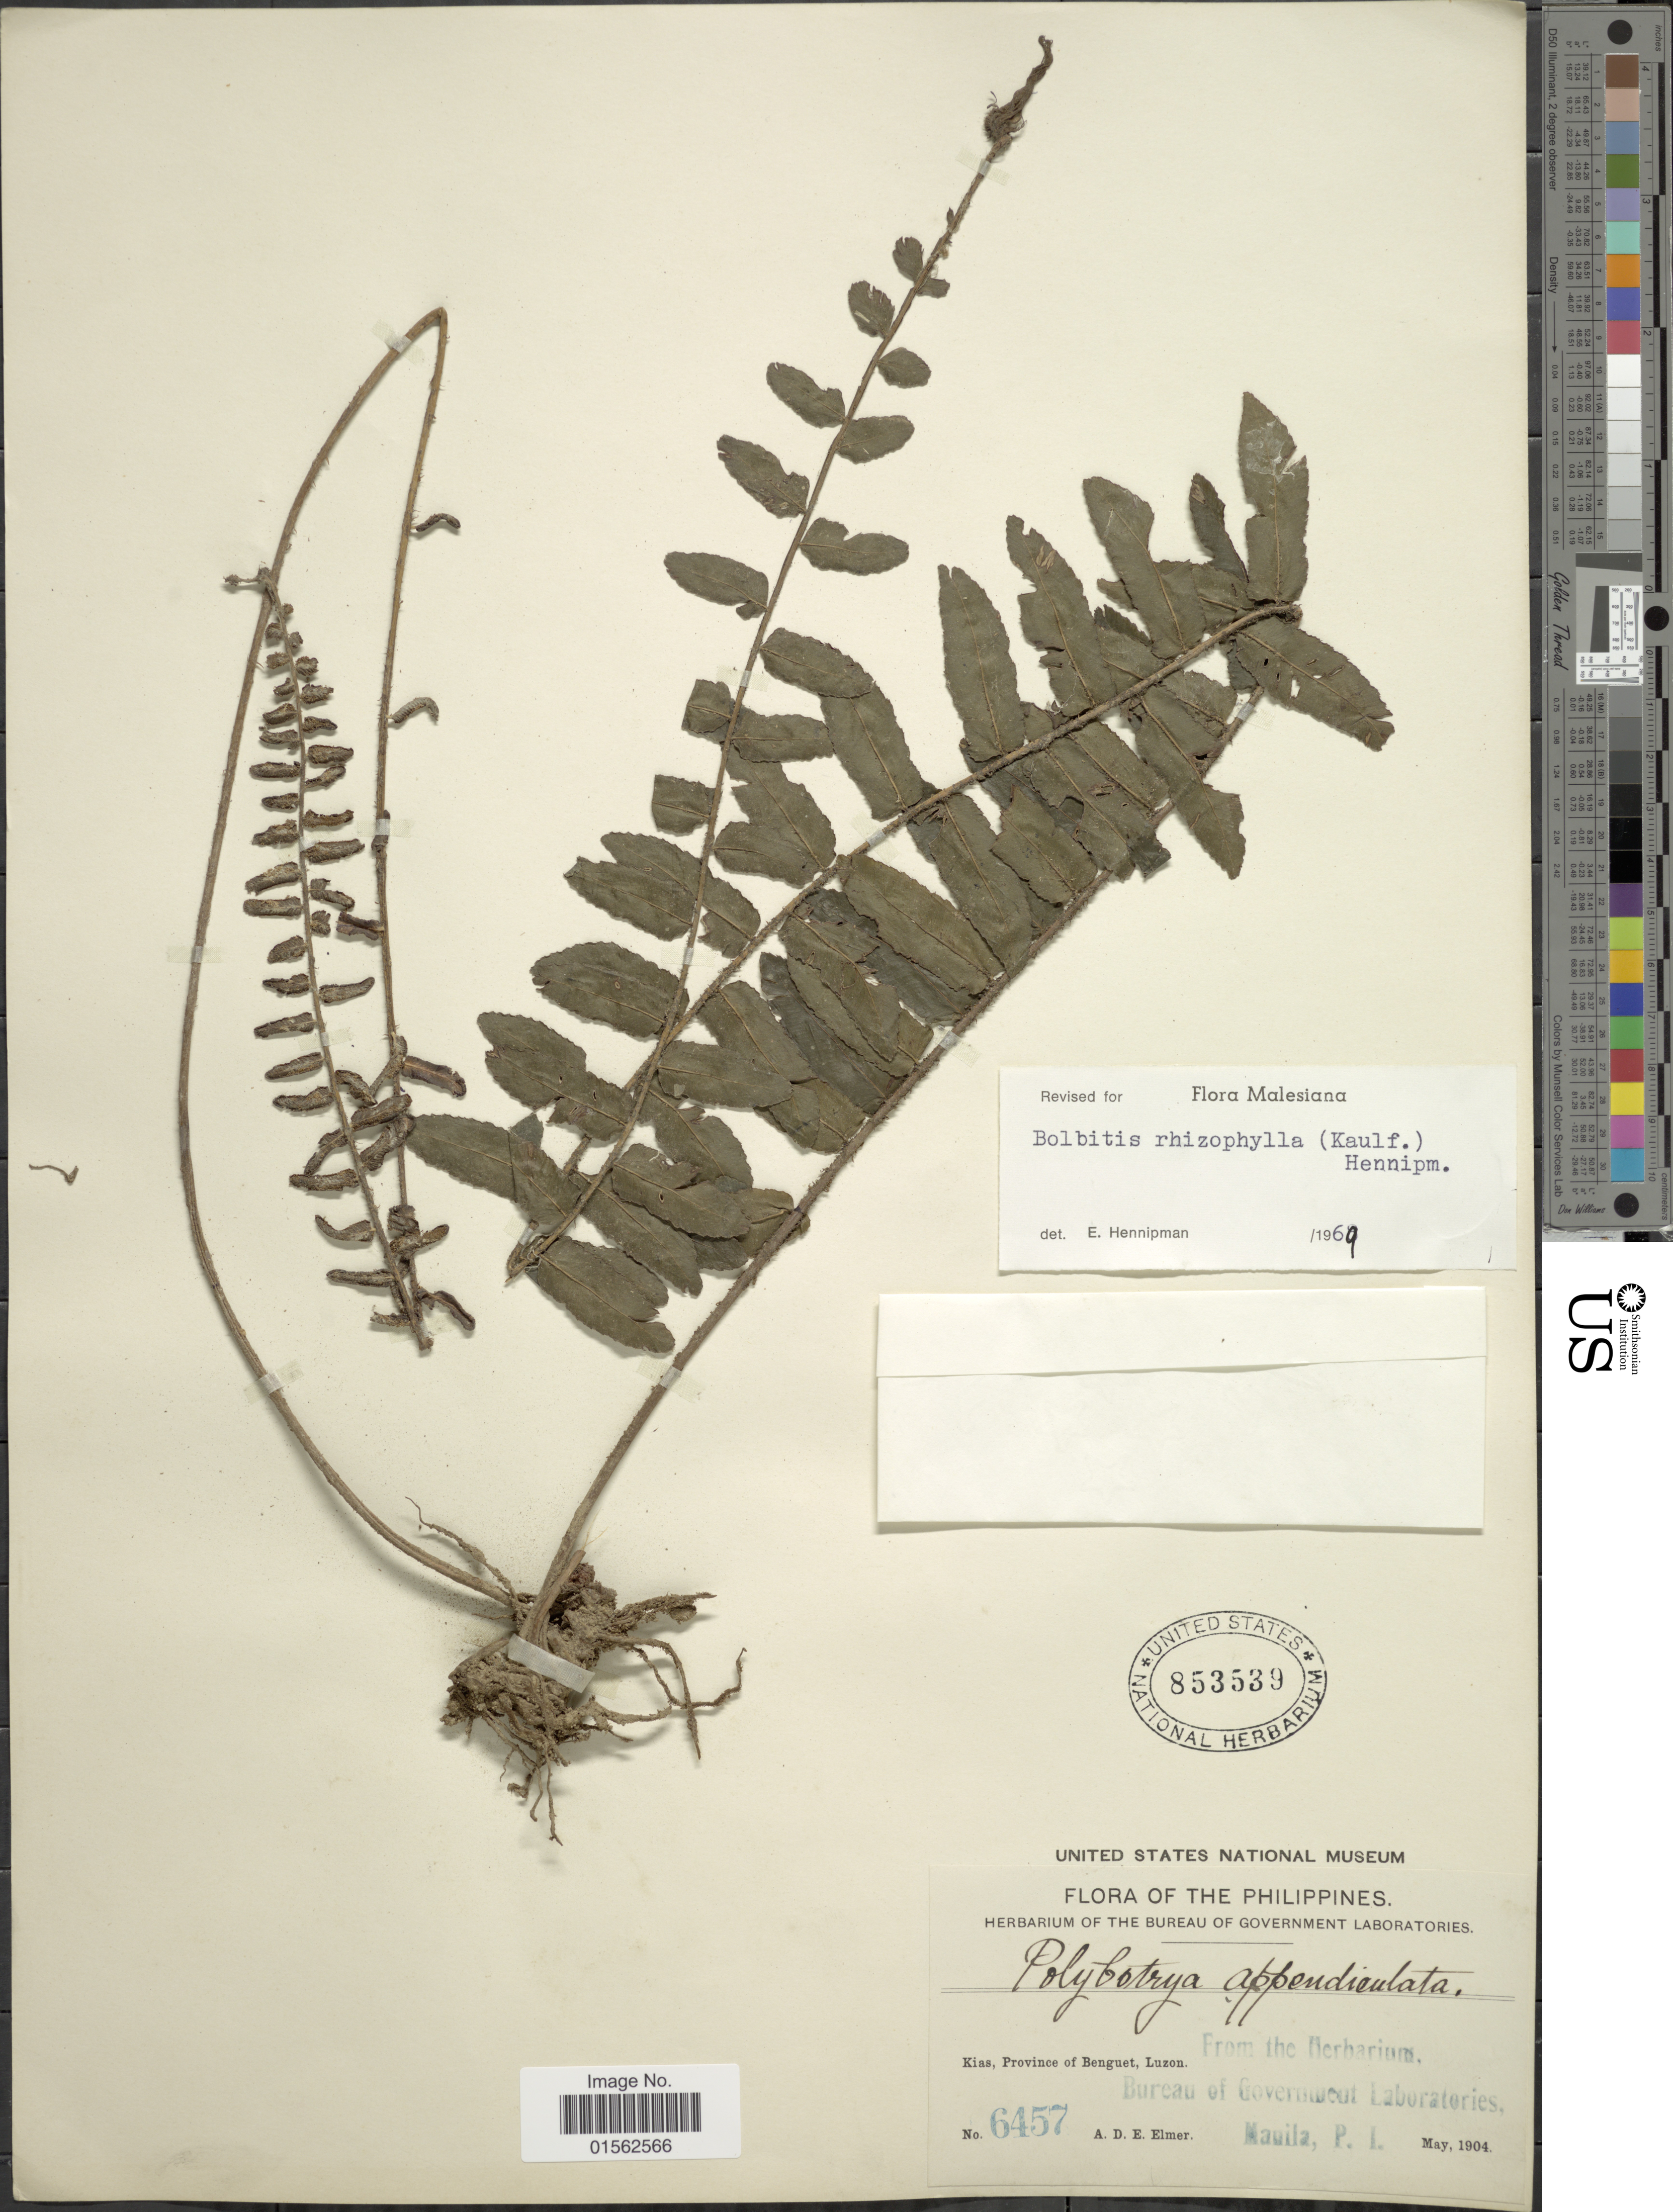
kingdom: Plantae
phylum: Tracheophyta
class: Polypodiopsida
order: Polypodiales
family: Dryopteridaceae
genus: Bolbitis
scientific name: Bolbitis rhizophylla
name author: (Kaulf.) Hennipman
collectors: A. D. E. Elmer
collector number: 6457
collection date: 1904-05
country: Philippines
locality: Philippines, Kias, Province of Benguet, Luzon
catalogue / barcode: US 853539